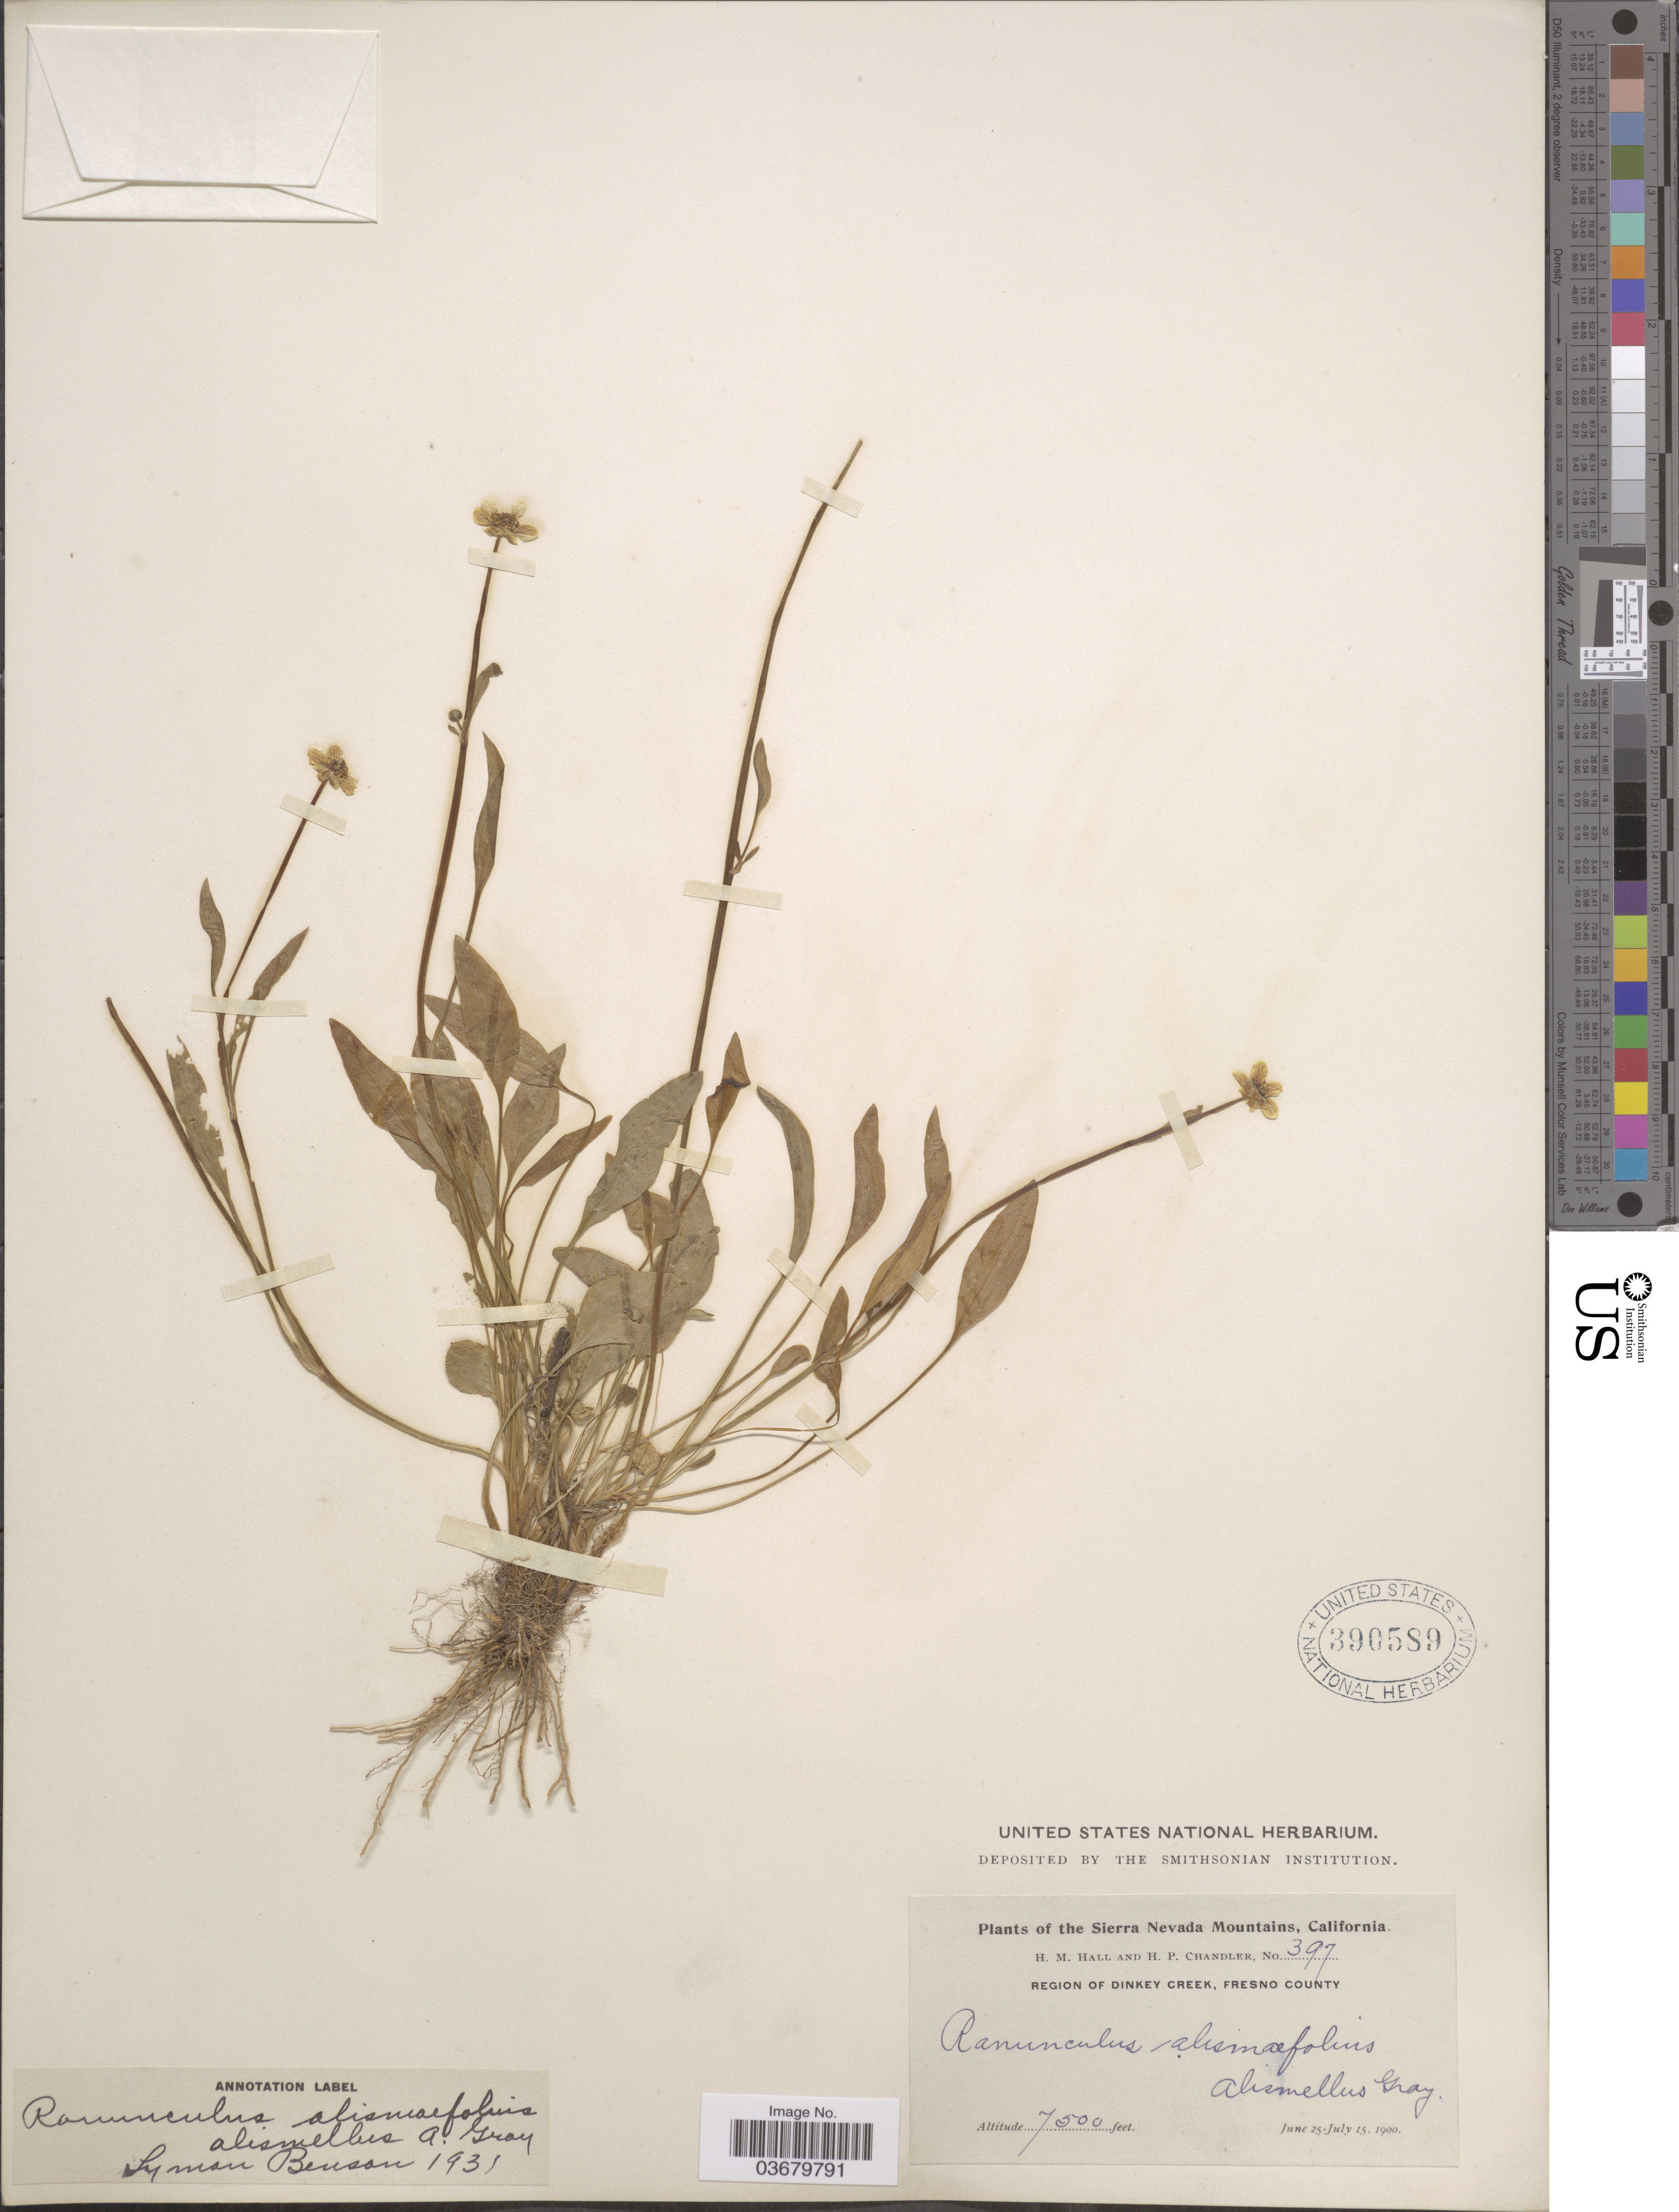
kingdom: Plantae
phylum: Tracheophyta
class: Magnoliopsida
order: Ranunculales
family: Ranunculaceae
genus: Ranunculus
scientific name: Ranunculus alismifolius var. alismellus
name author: A. Gray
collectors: H. M. Hall & H. Chandler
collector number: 397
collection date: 1900-06-25/1900-07-15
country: United States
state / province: California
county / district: Fresno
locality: The Sierra Nevada Mountains. Region of Dinkey Creek, Fresno County.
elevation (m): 2286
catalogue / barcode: US 390589